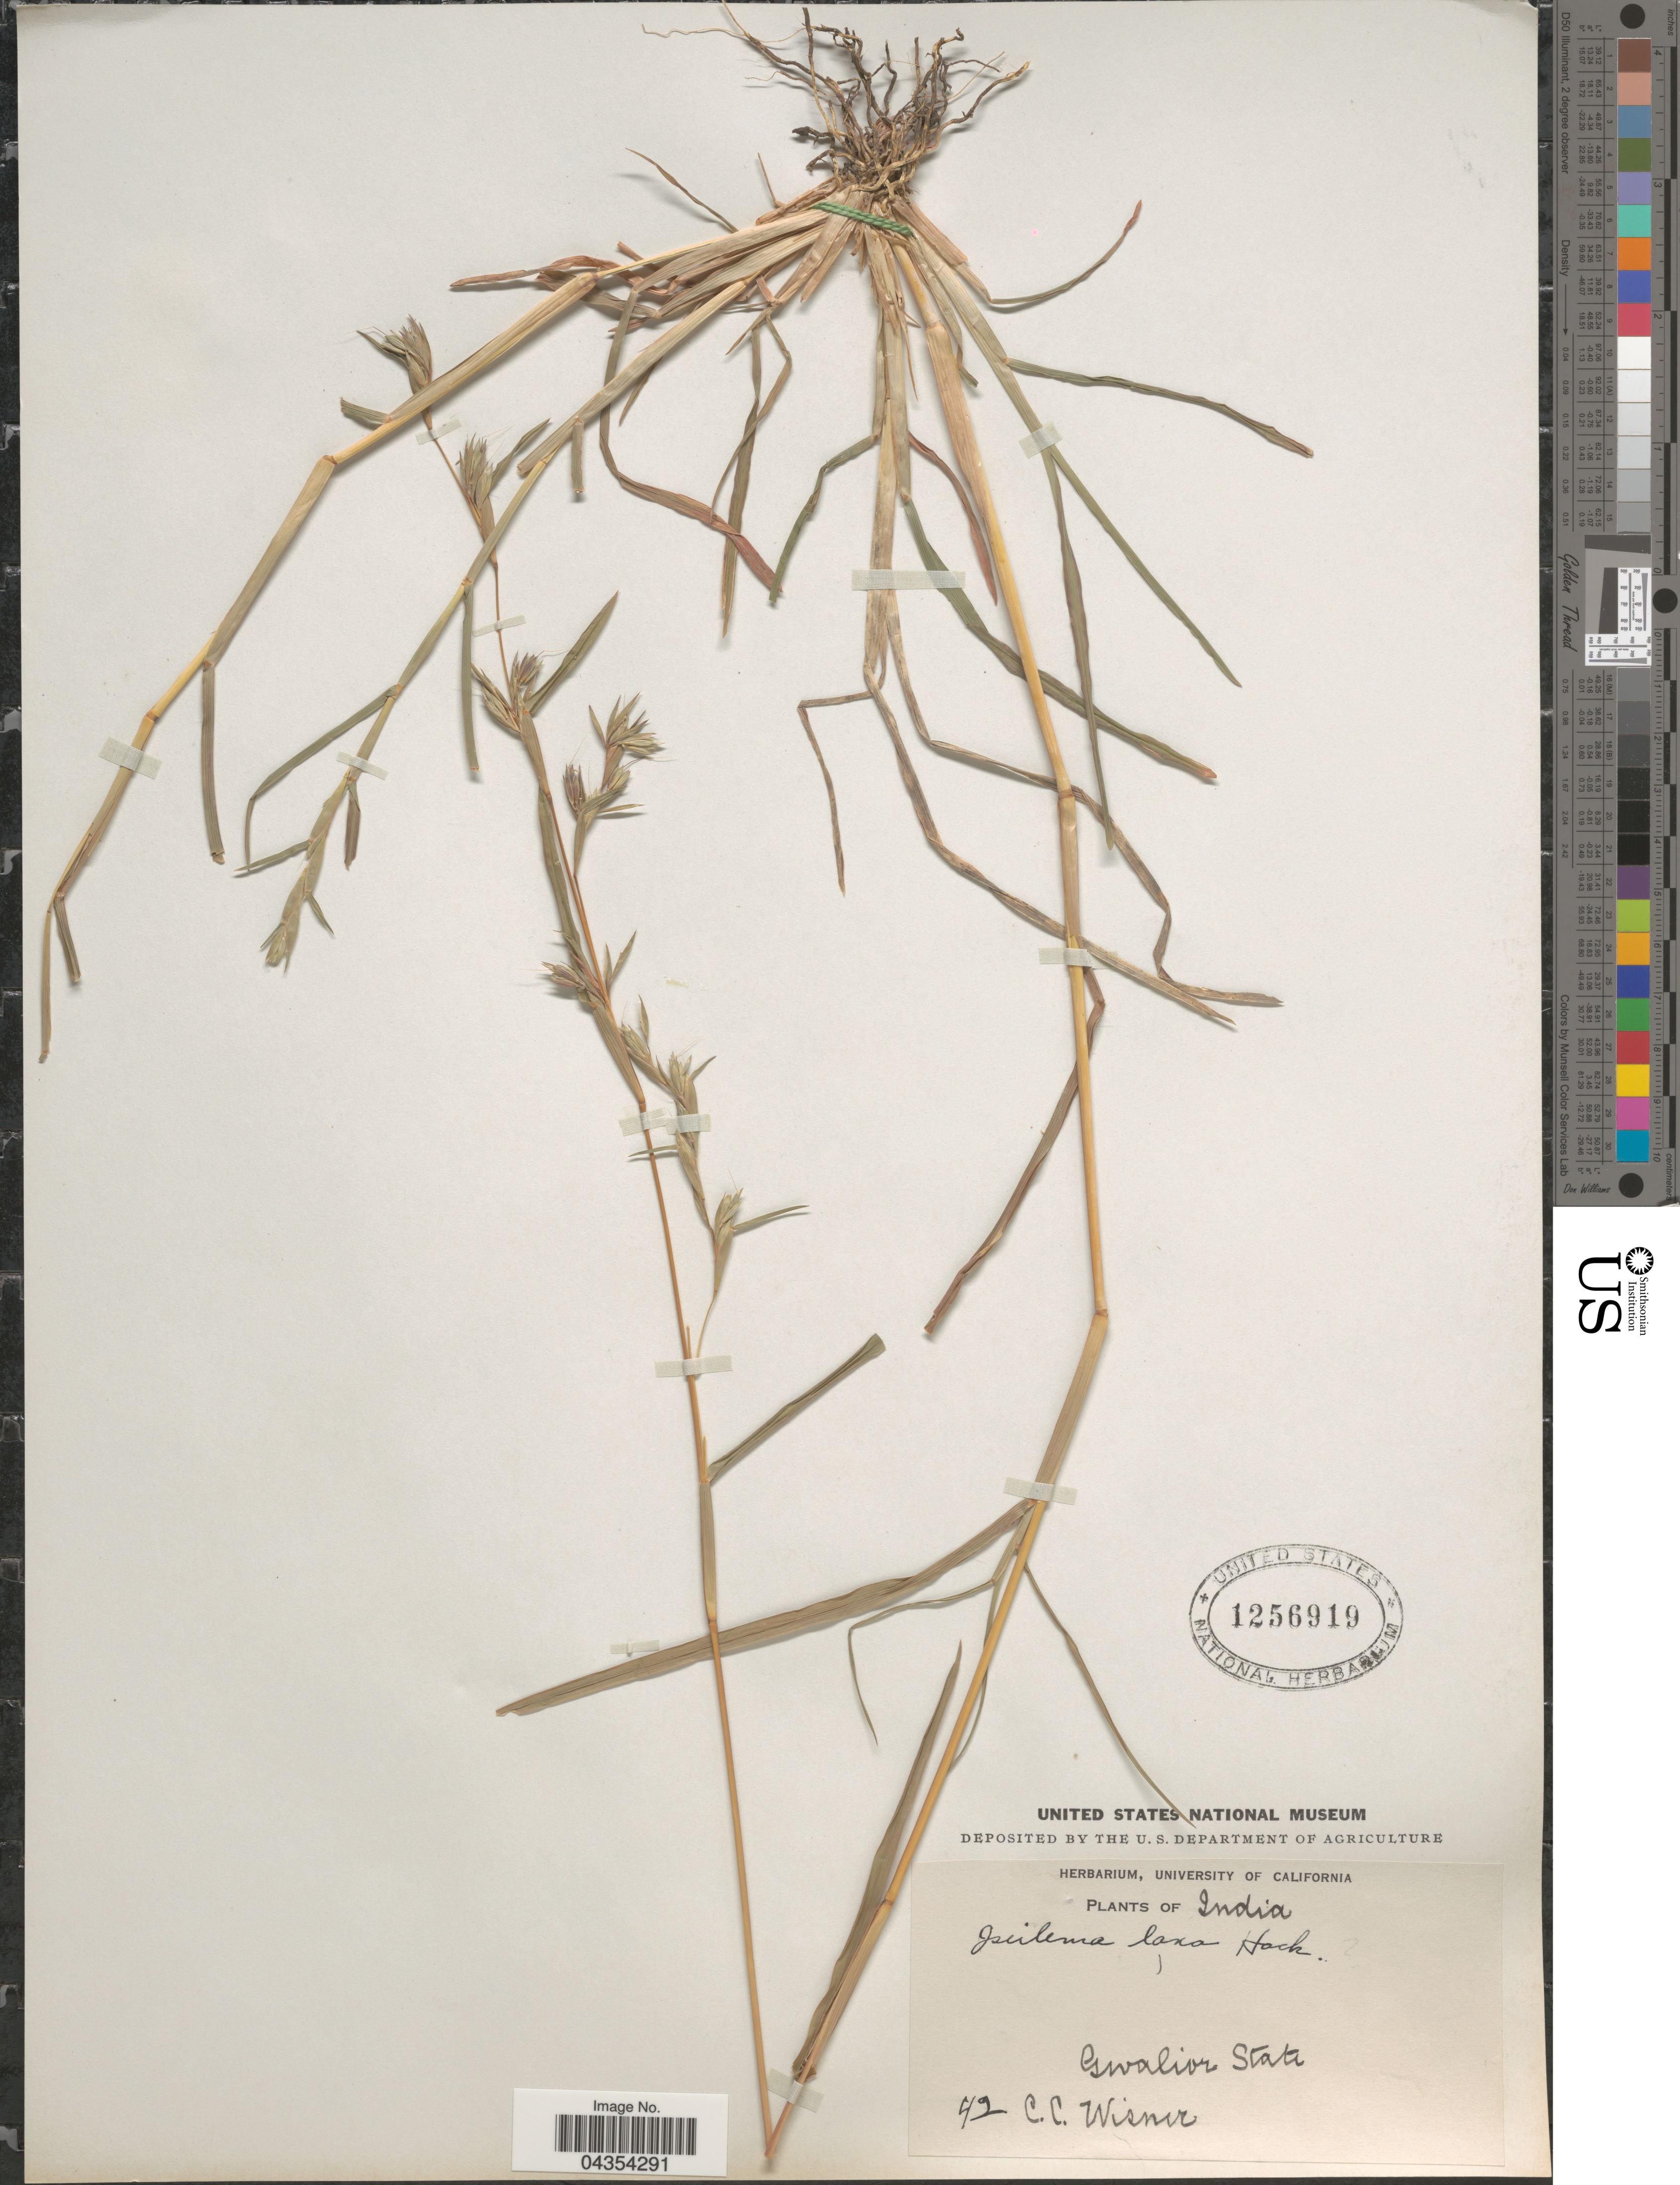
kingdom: Plantae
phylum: Tracheophyta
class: Liliopsida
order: Poales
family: Poaceae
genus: Iseilema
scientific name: Iseilema jainiana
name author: P. Umam. & P. Daniel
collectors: C. Wisner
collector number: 42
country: India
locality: Gwalior State.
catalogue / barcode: US 1256919